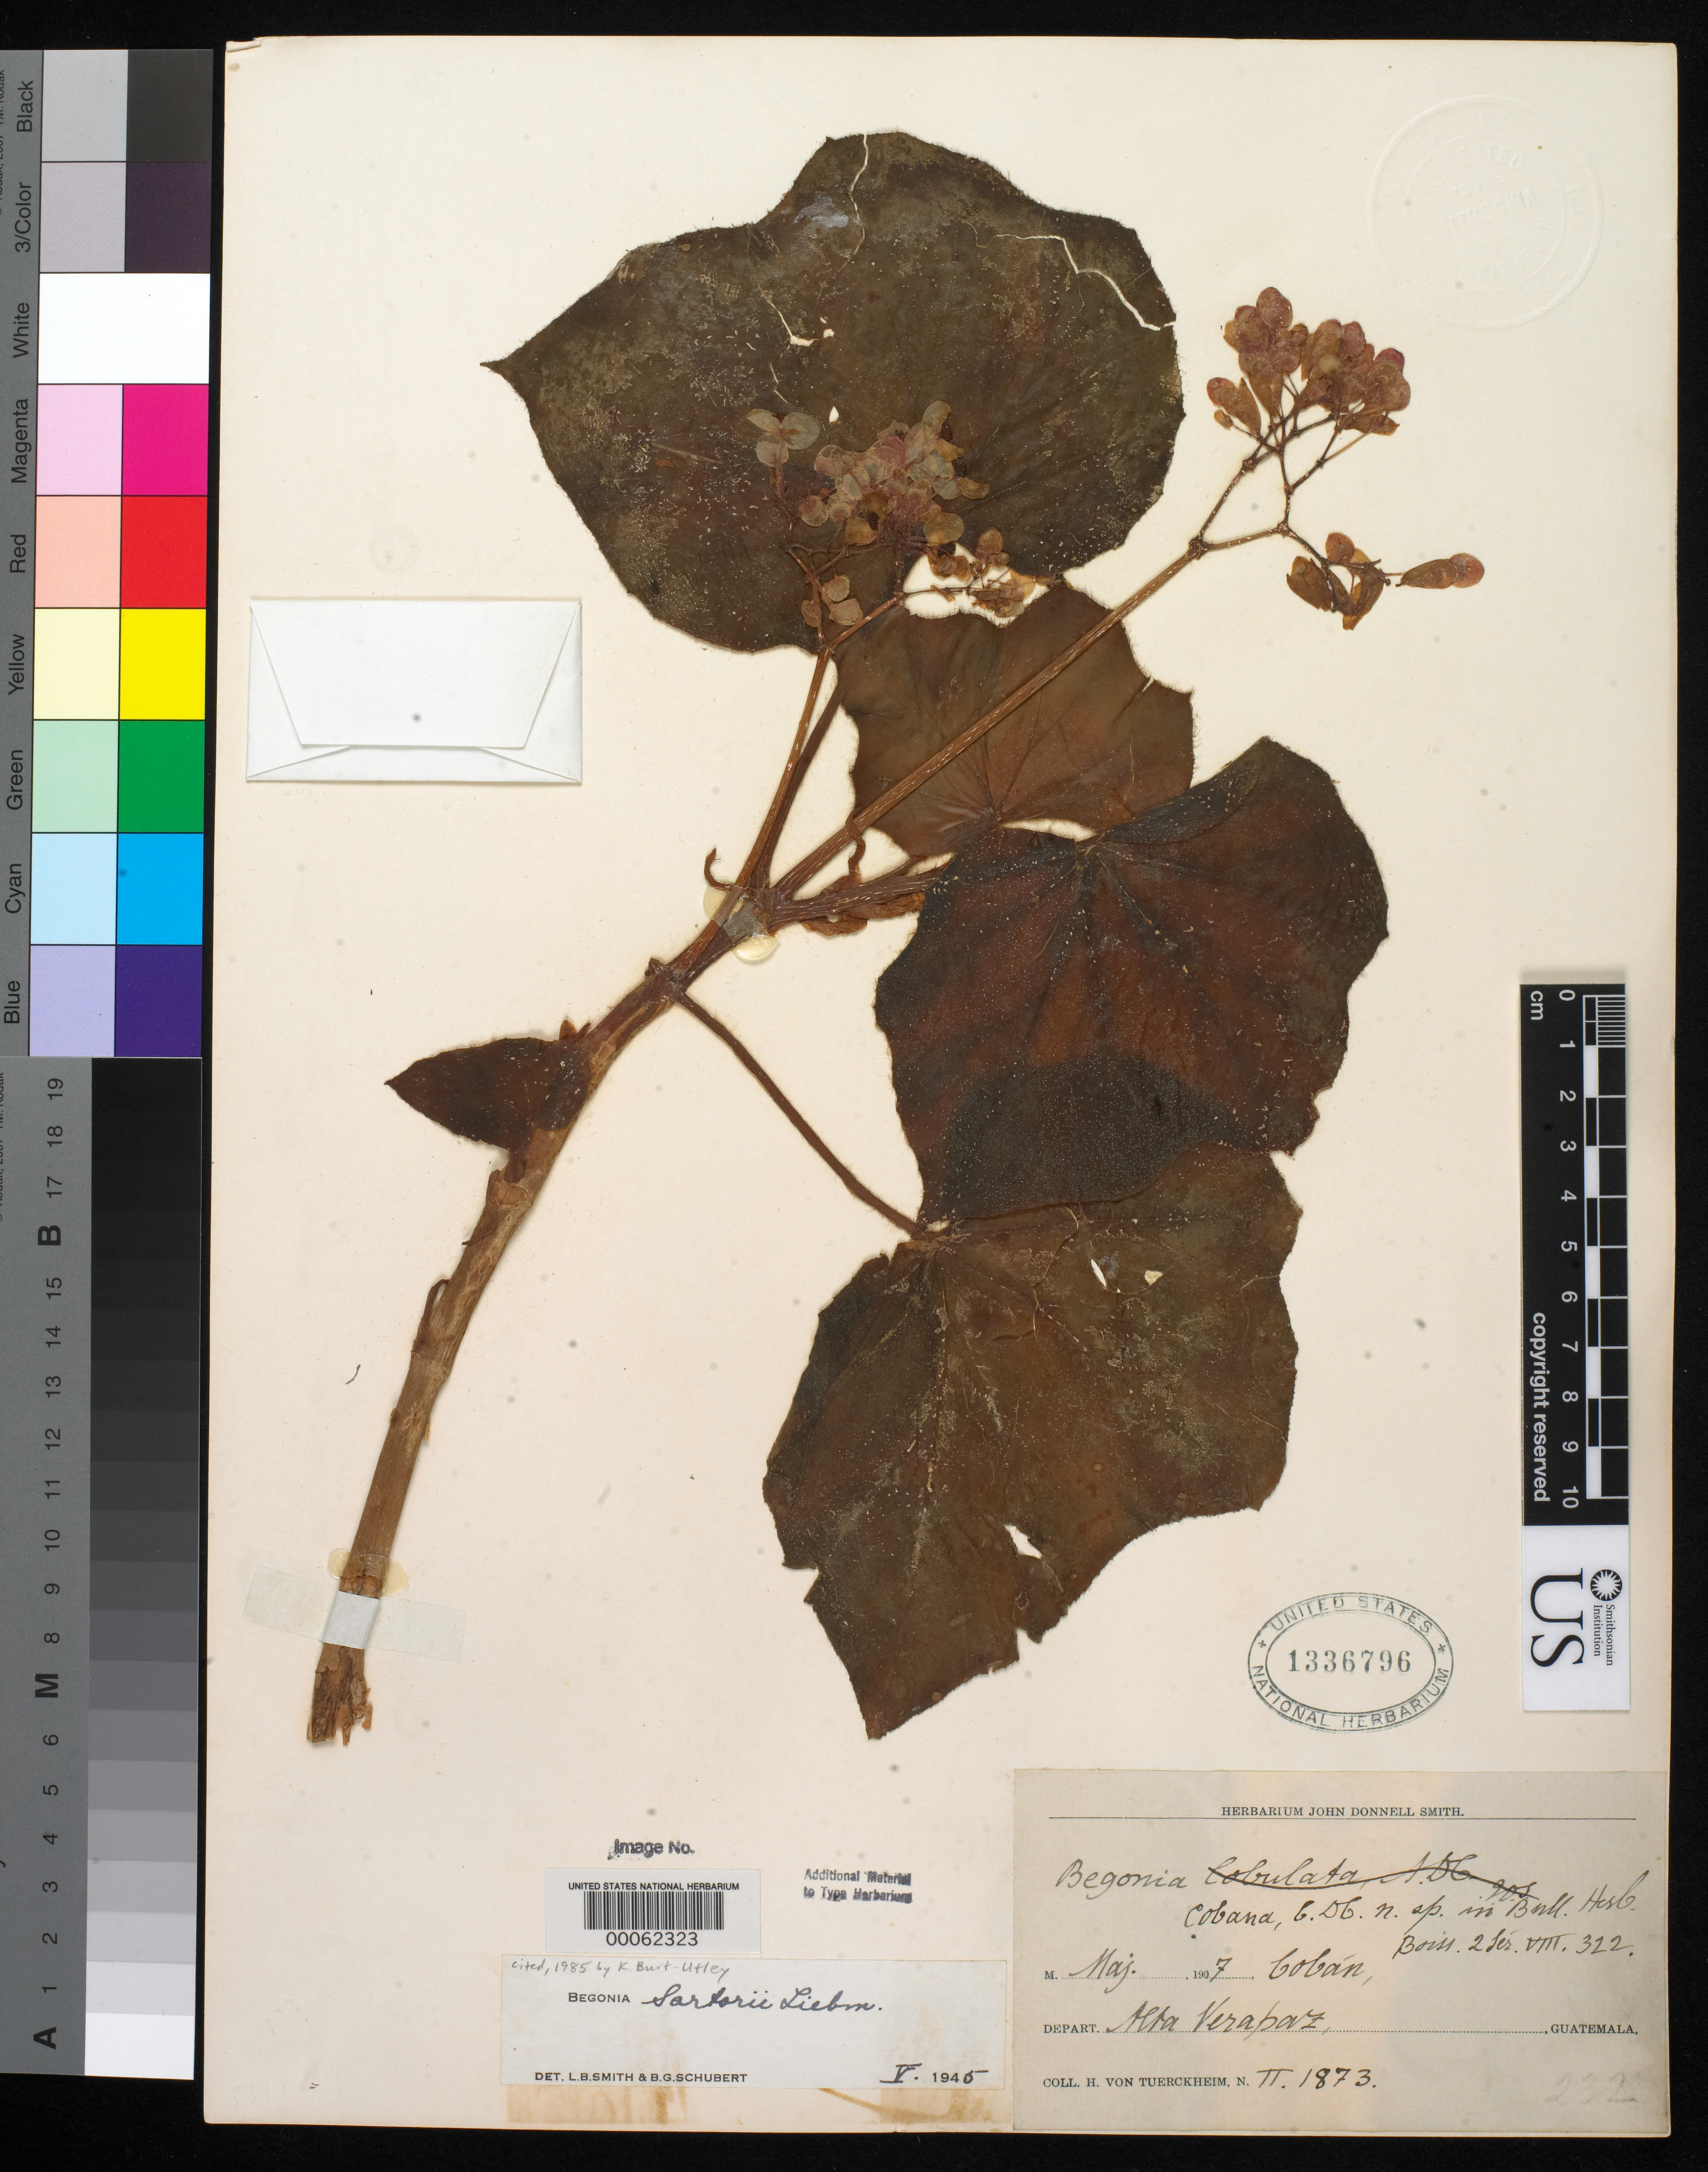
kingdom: Plantae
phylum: Tracheophyta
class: Magnoliopsida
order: Cucurbitales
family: Begoniaceae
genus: Begonia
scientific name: Begonia cobana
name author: C. DC.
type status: Isolectotype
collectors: H. von Türckheim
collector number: II 1873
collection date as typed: May 1907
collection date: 1907-05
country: Guatemala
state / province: Alta Verapaz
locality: Cobán.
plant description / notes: Specimen ex John Donnell Smith herbarium.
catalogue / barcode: US 1336796